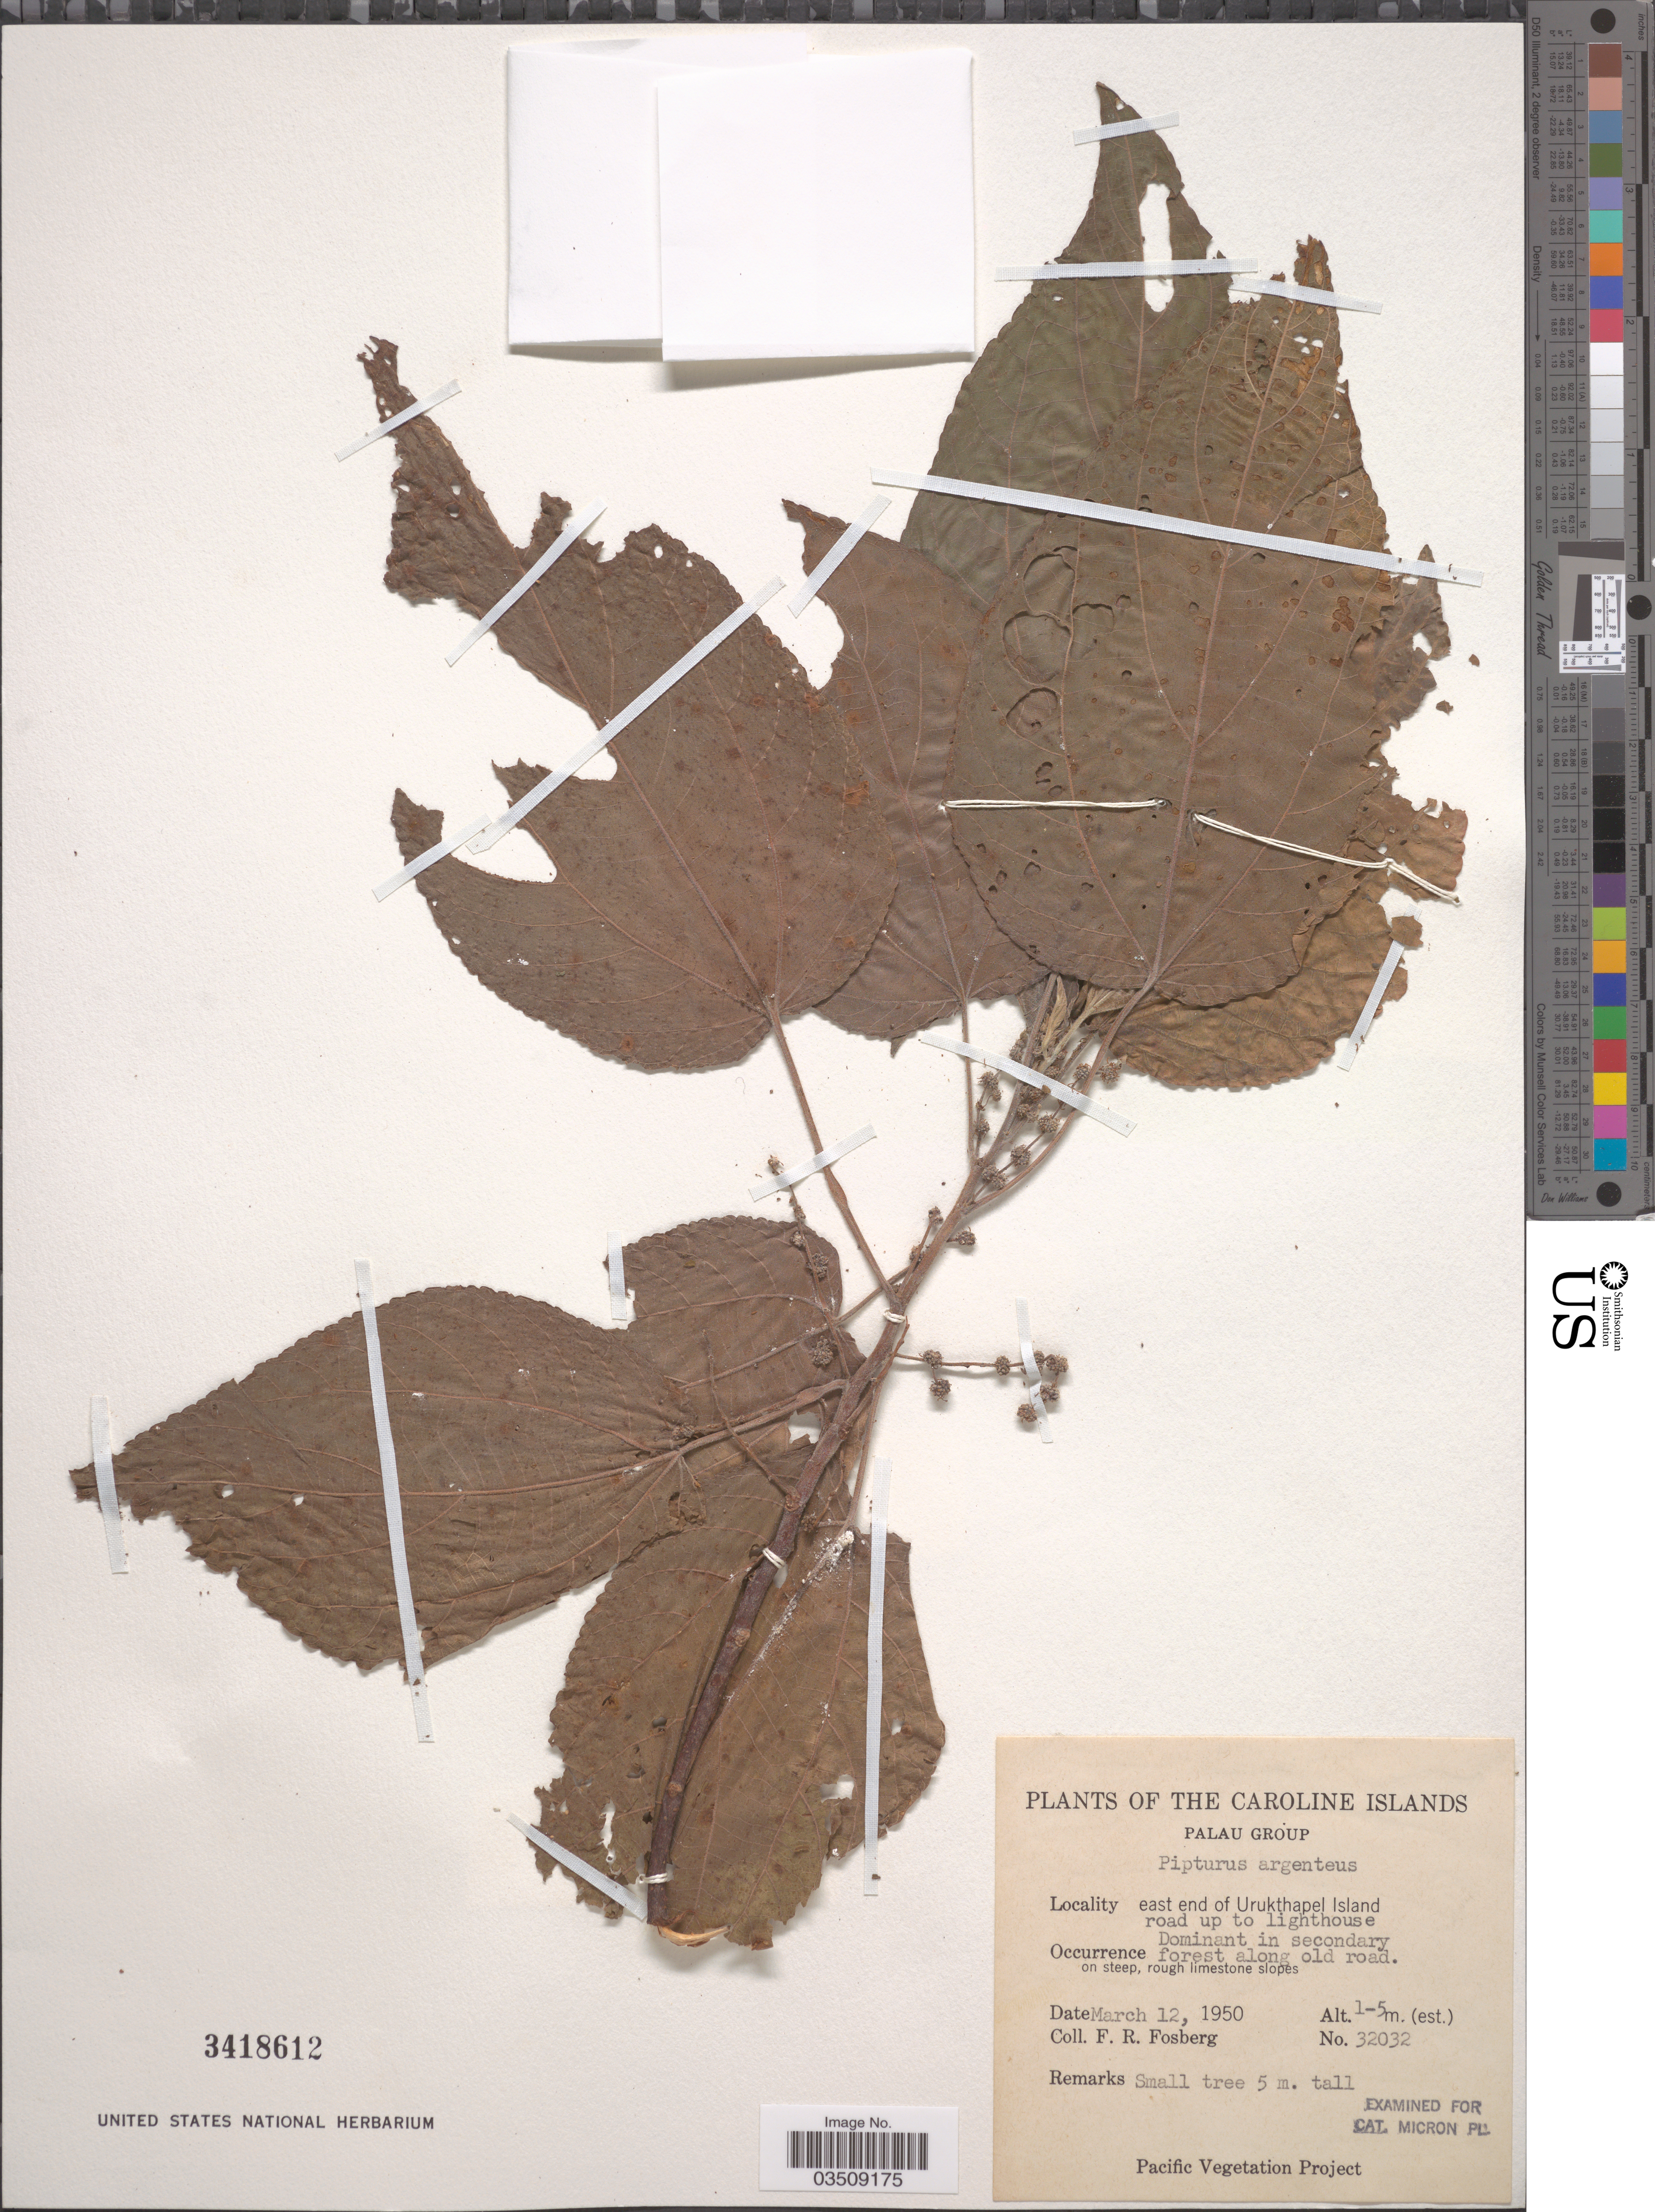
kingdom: Plantae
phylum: Tracheophyta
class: Magnoliopsida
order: Rosales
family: Urticaceae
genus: Pipturus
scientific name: Pipturus argenteus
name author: (G. Forst.) Wedd.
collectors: F. R. Fosberg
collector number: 32032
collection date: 1950-03-12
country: Palau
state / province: Koror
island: Ngeruktabel [Urukthapel]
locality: Caroline Islands. Palau Group. East end of Urukthapel Island. Road up to lighthouse.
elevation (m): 1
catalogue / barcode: US 3418612